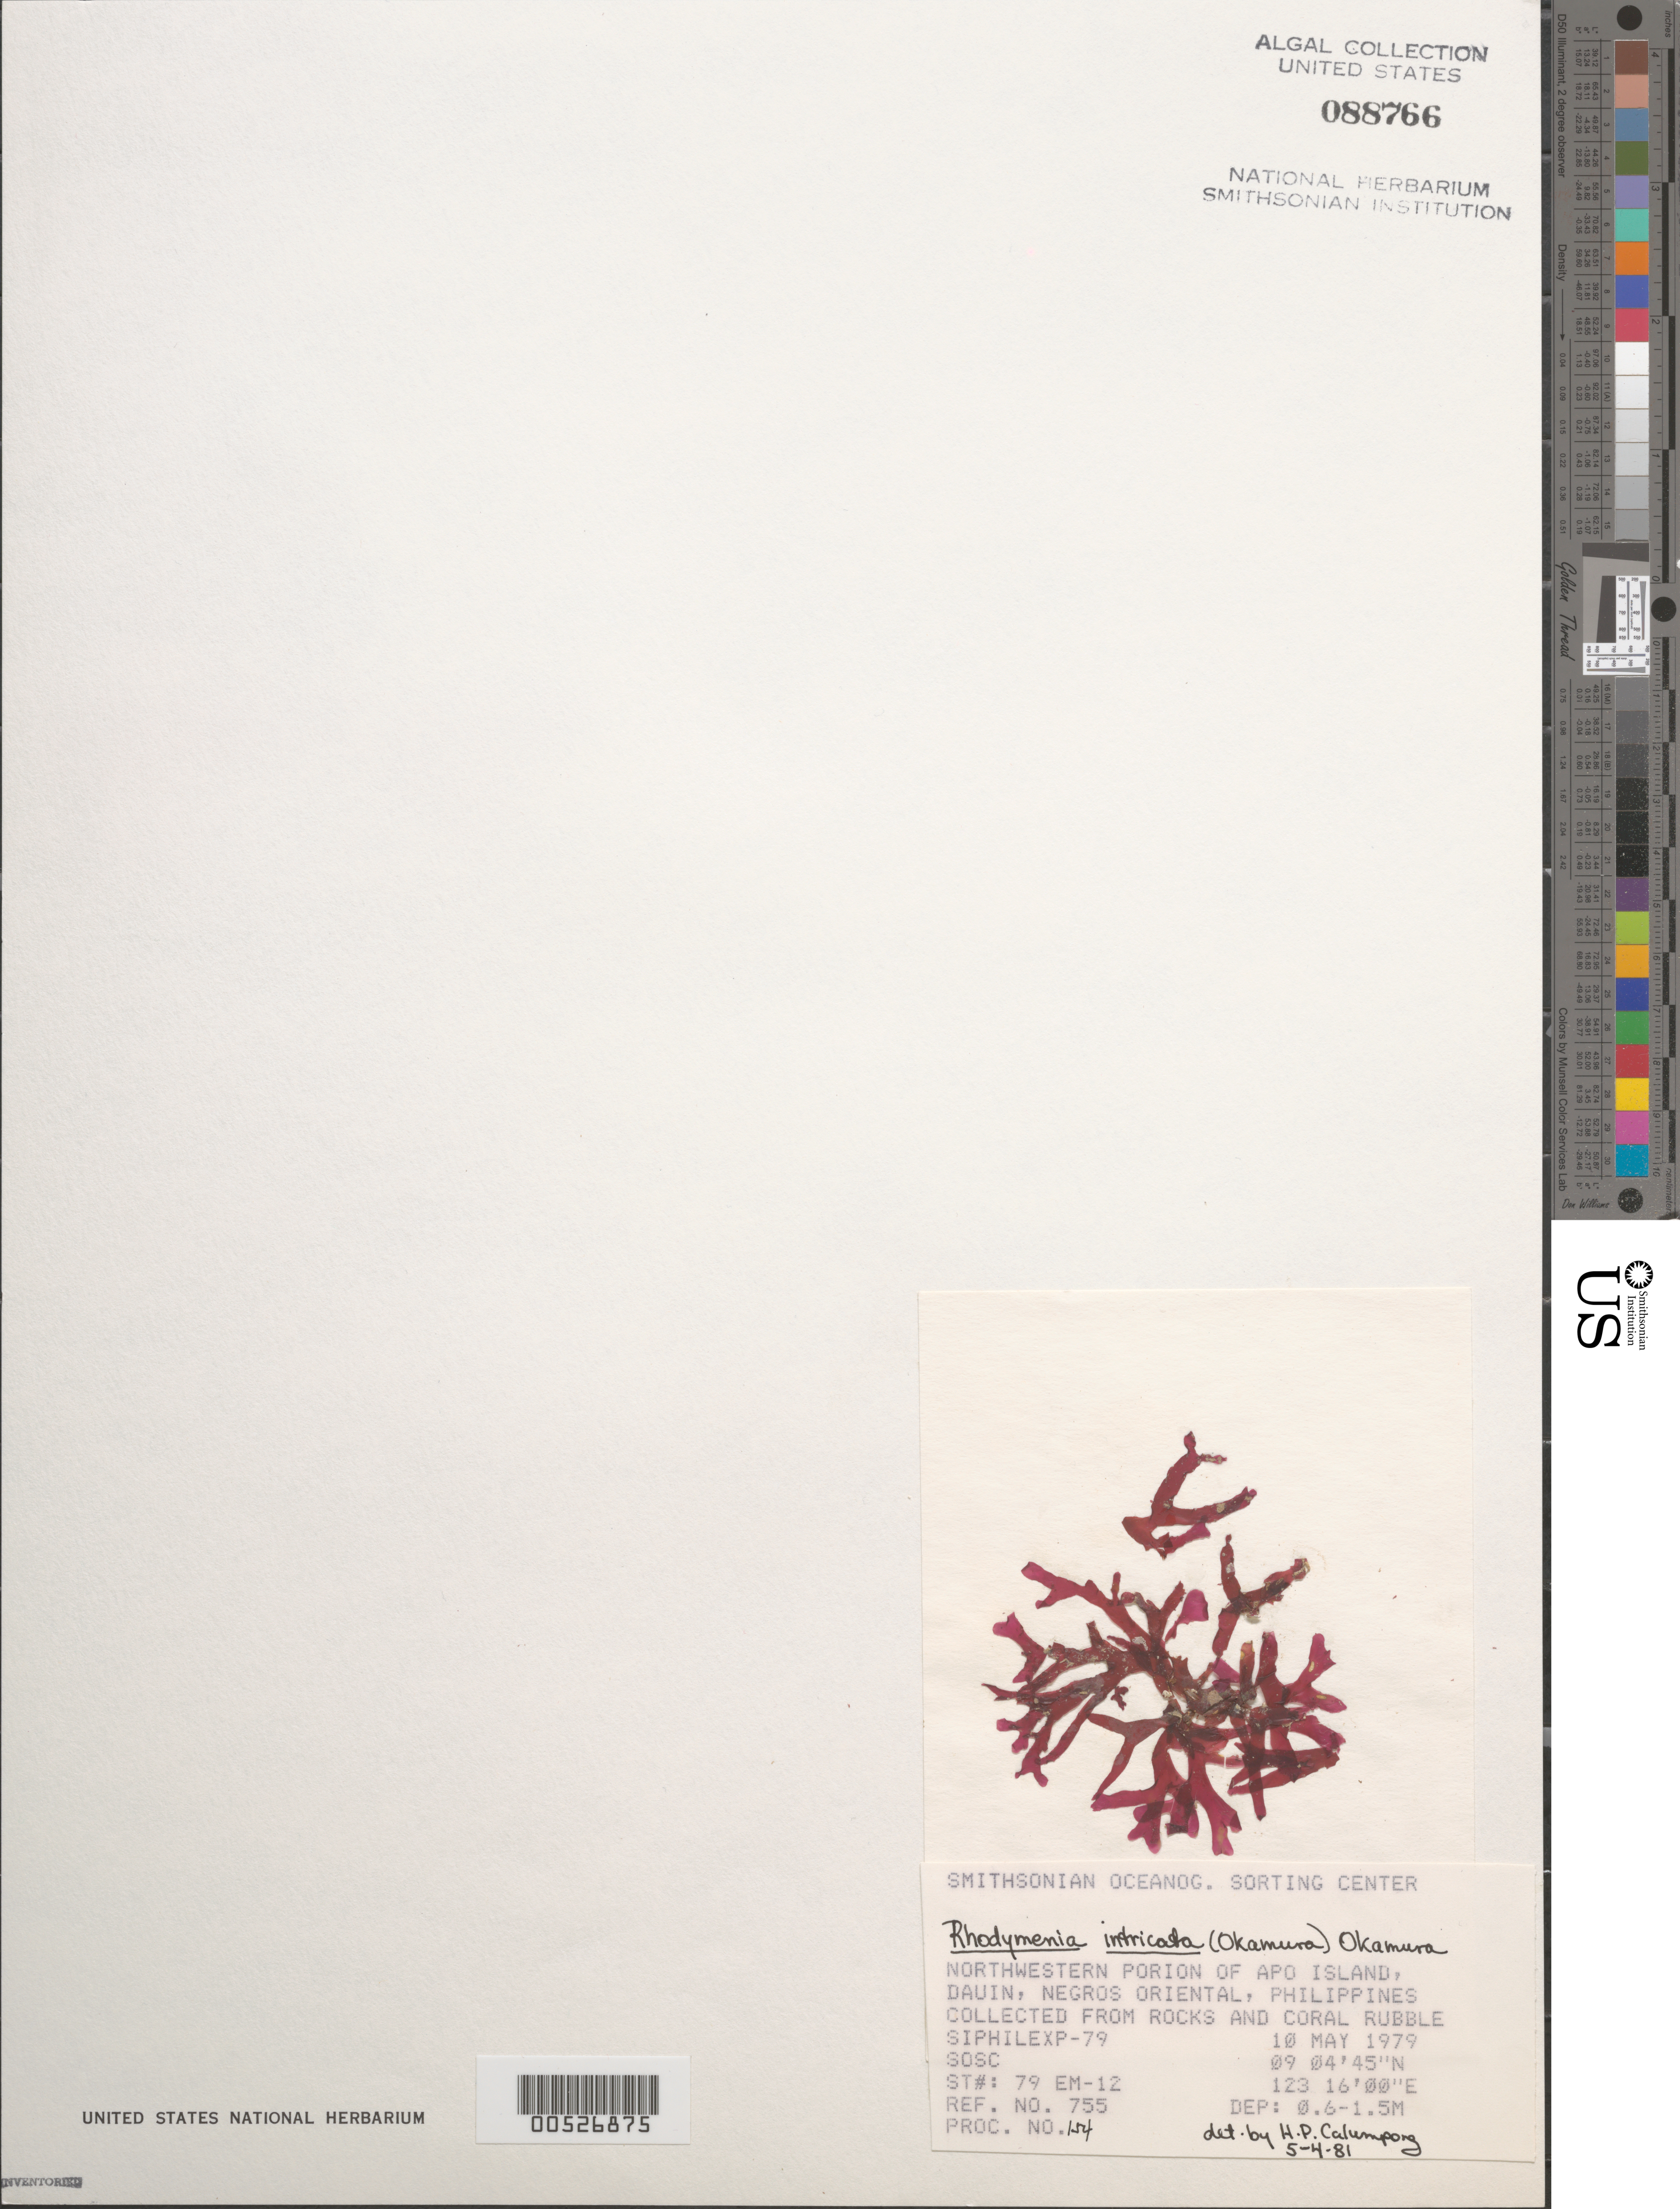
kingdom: Plantae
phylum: Rhodophyta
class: Florideophyceae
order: Rhodymeniales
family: Rhodymeniaceae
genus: Rhodymenia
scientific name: Rhodymenia intricata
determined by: Calumpong, H. P.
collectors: SOSC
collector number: Station 79 Em-12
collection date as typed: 10 May 1979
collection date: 1979-05-10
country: Philippines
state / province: Central Visayas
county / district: Negros Oriental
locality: Apo island, dauin, negros oriental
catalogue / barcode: US 88766